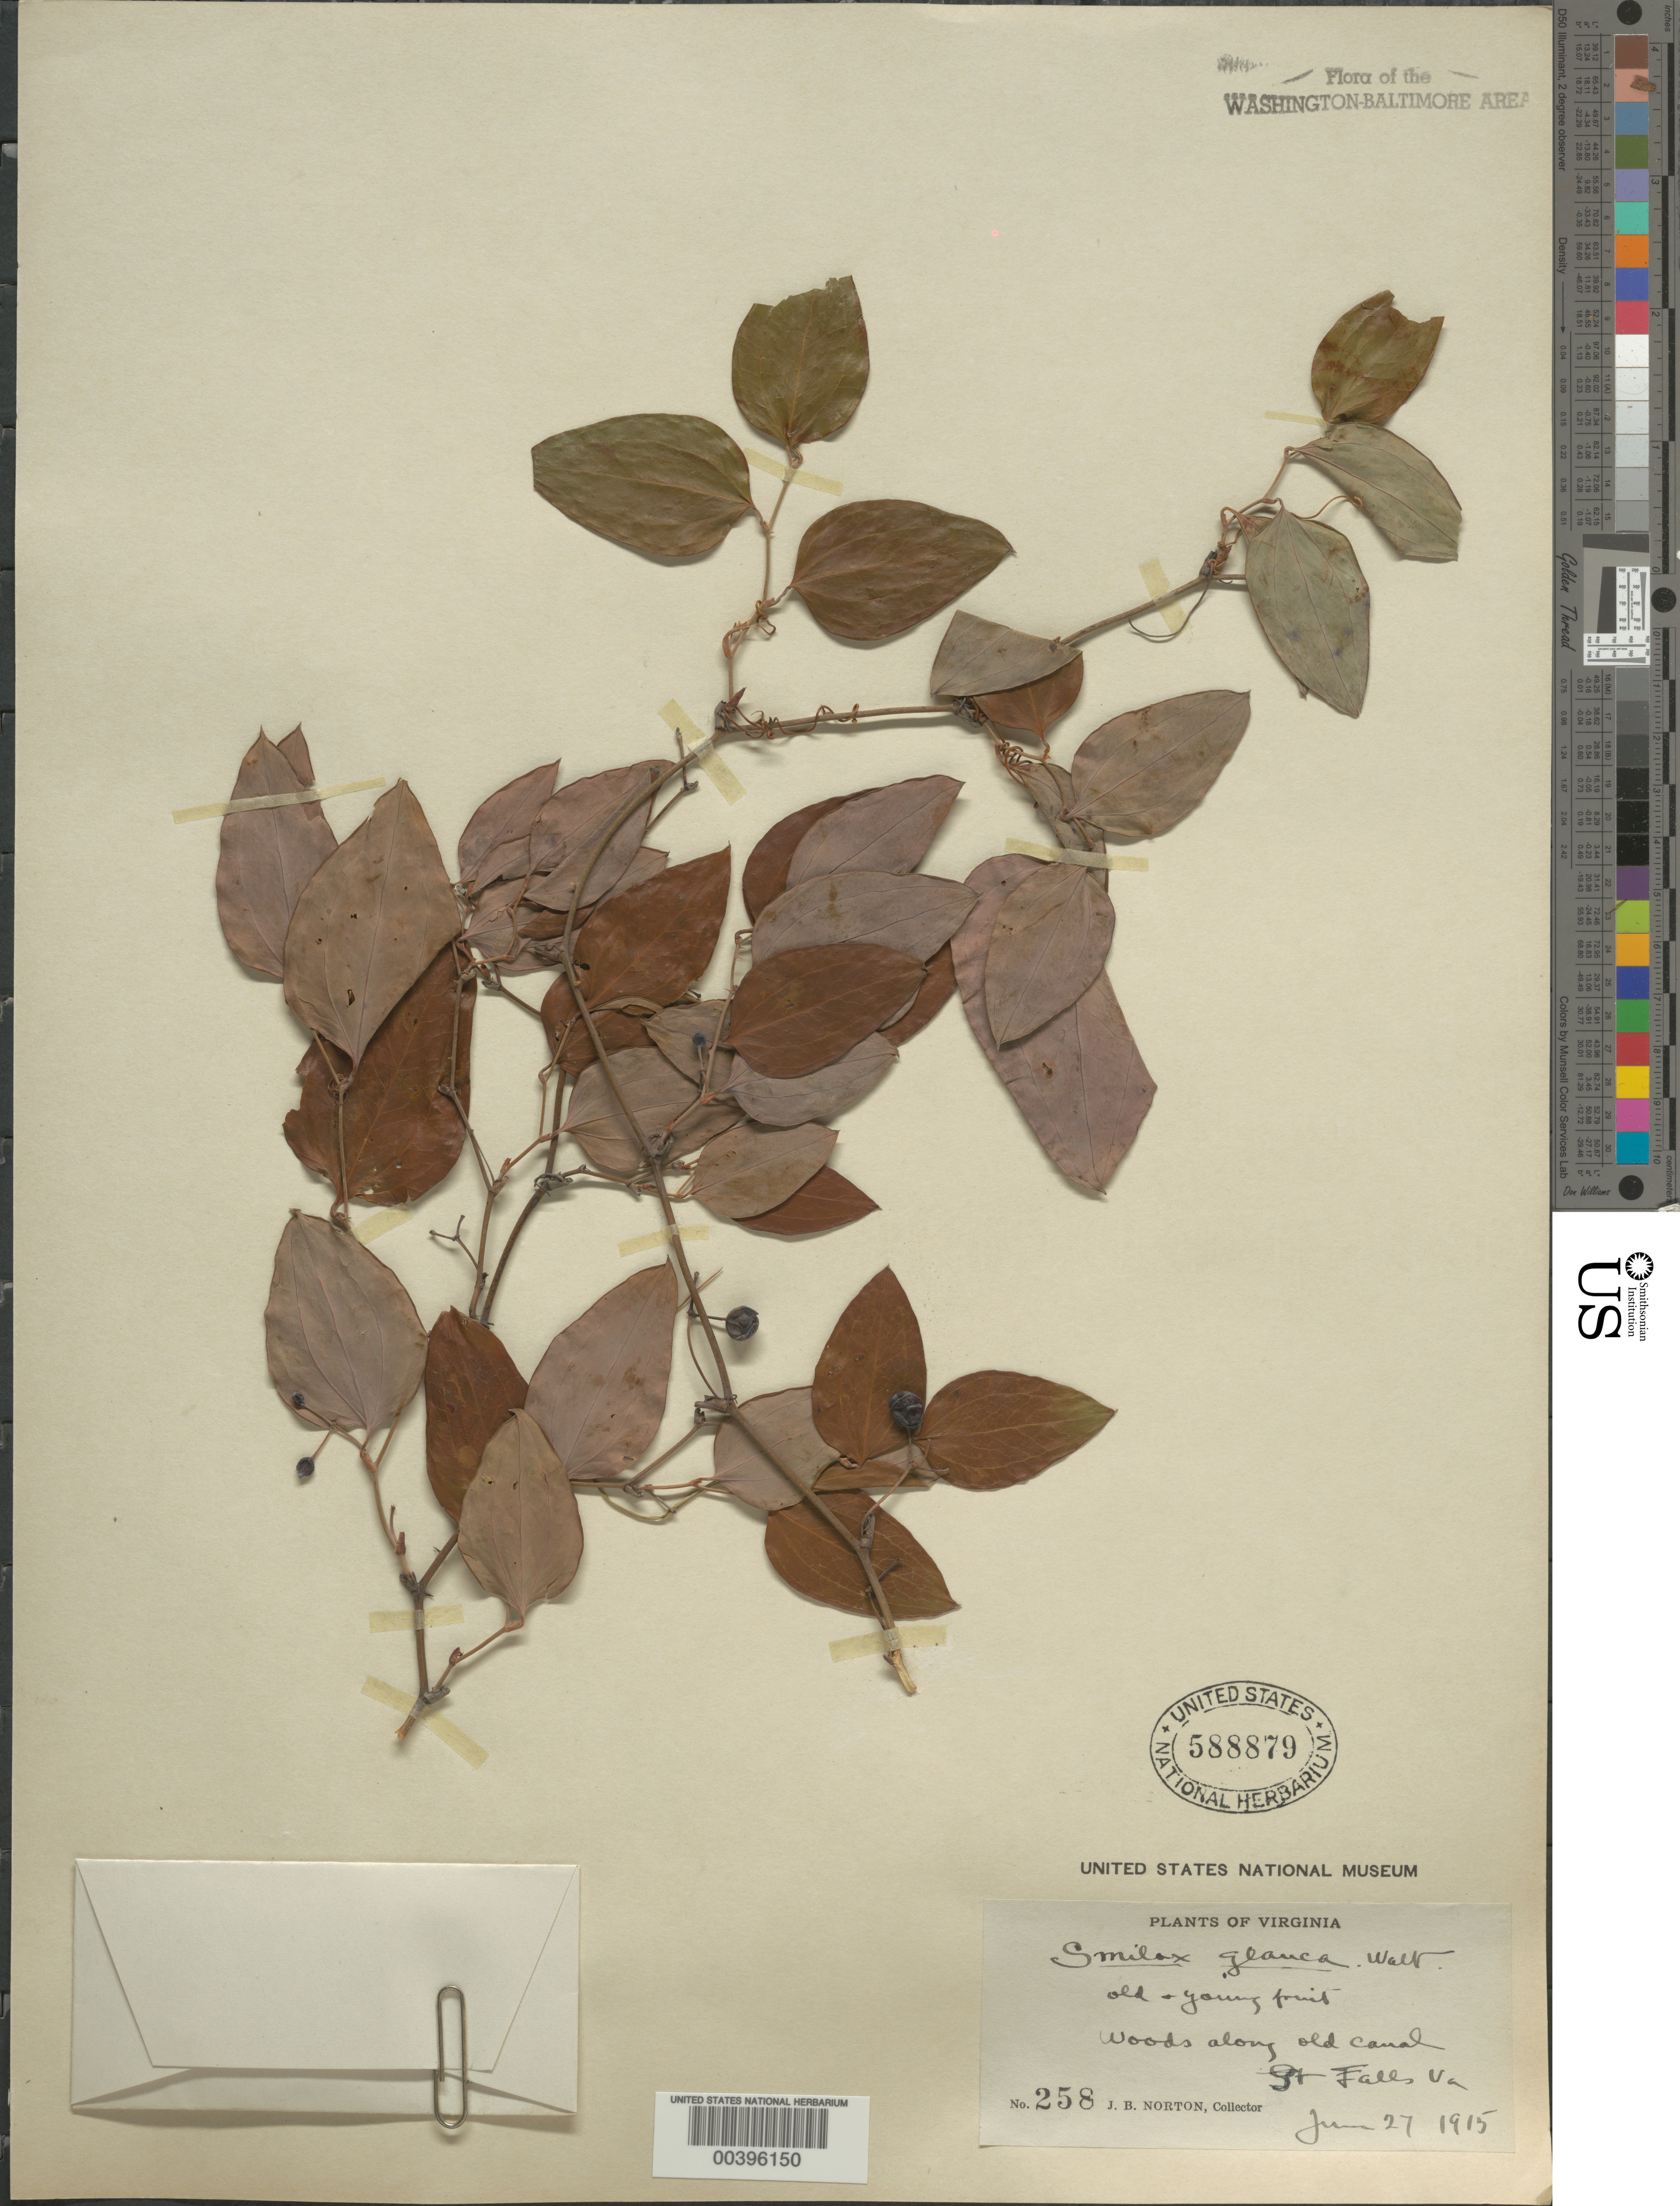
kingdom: Plantae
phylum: Tracheophyta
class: Liliopsida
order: Liliales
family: Smilacaceae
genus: Smilax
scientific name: Smilax glauca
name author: Walter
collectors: J. Norton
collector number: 258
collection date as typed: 27 Jun 1915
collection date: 1915-06-27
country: United States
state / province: Virginia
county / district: Fairfax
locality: Great Falls C. and O. Canal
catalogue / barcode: US 588879